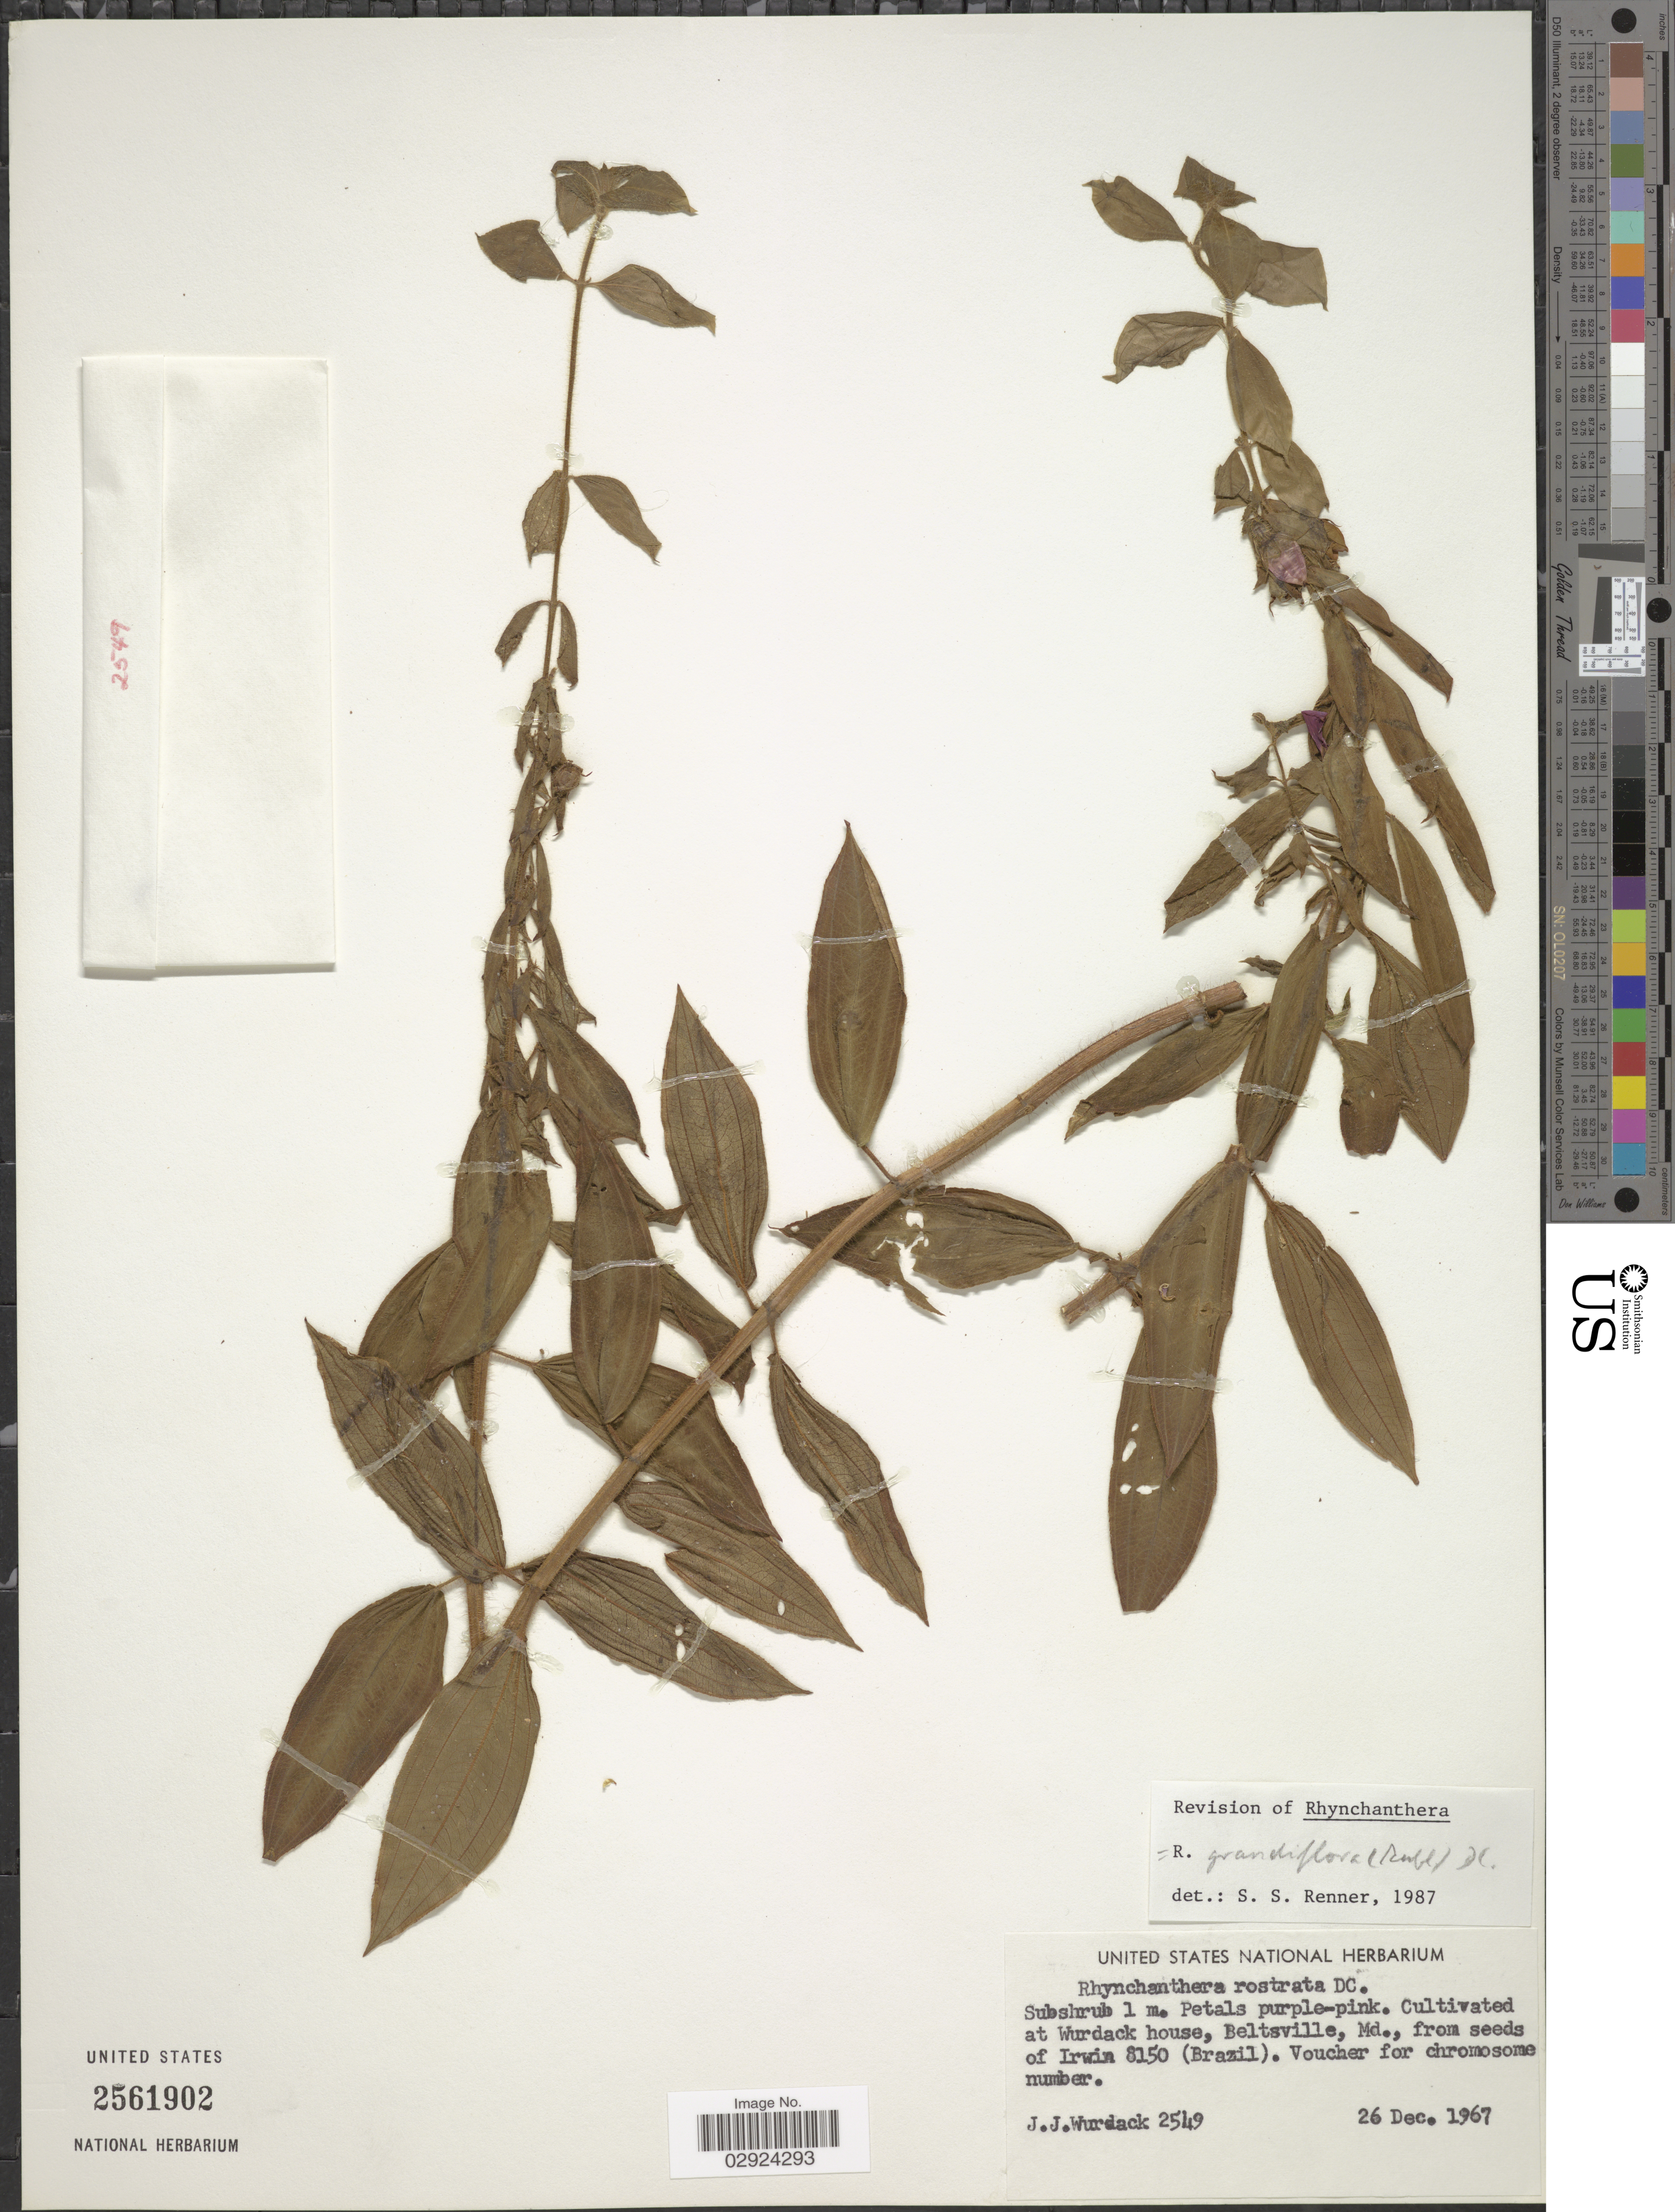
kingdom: Plantae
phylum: Tracheophyta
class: Magnoliopsida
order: Myrtales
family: Melastomataceae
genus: Rhynchanthera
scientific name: Rhynchanthera grandiflora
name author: (Aubl.) DC.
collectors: J. J. Wurdack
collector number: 2549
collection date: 1967-12-26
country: United States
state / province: Maryland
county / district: Prince George's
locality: Cultivated at Wurdack house, Beltsville, Md.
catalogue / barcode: US 2561902